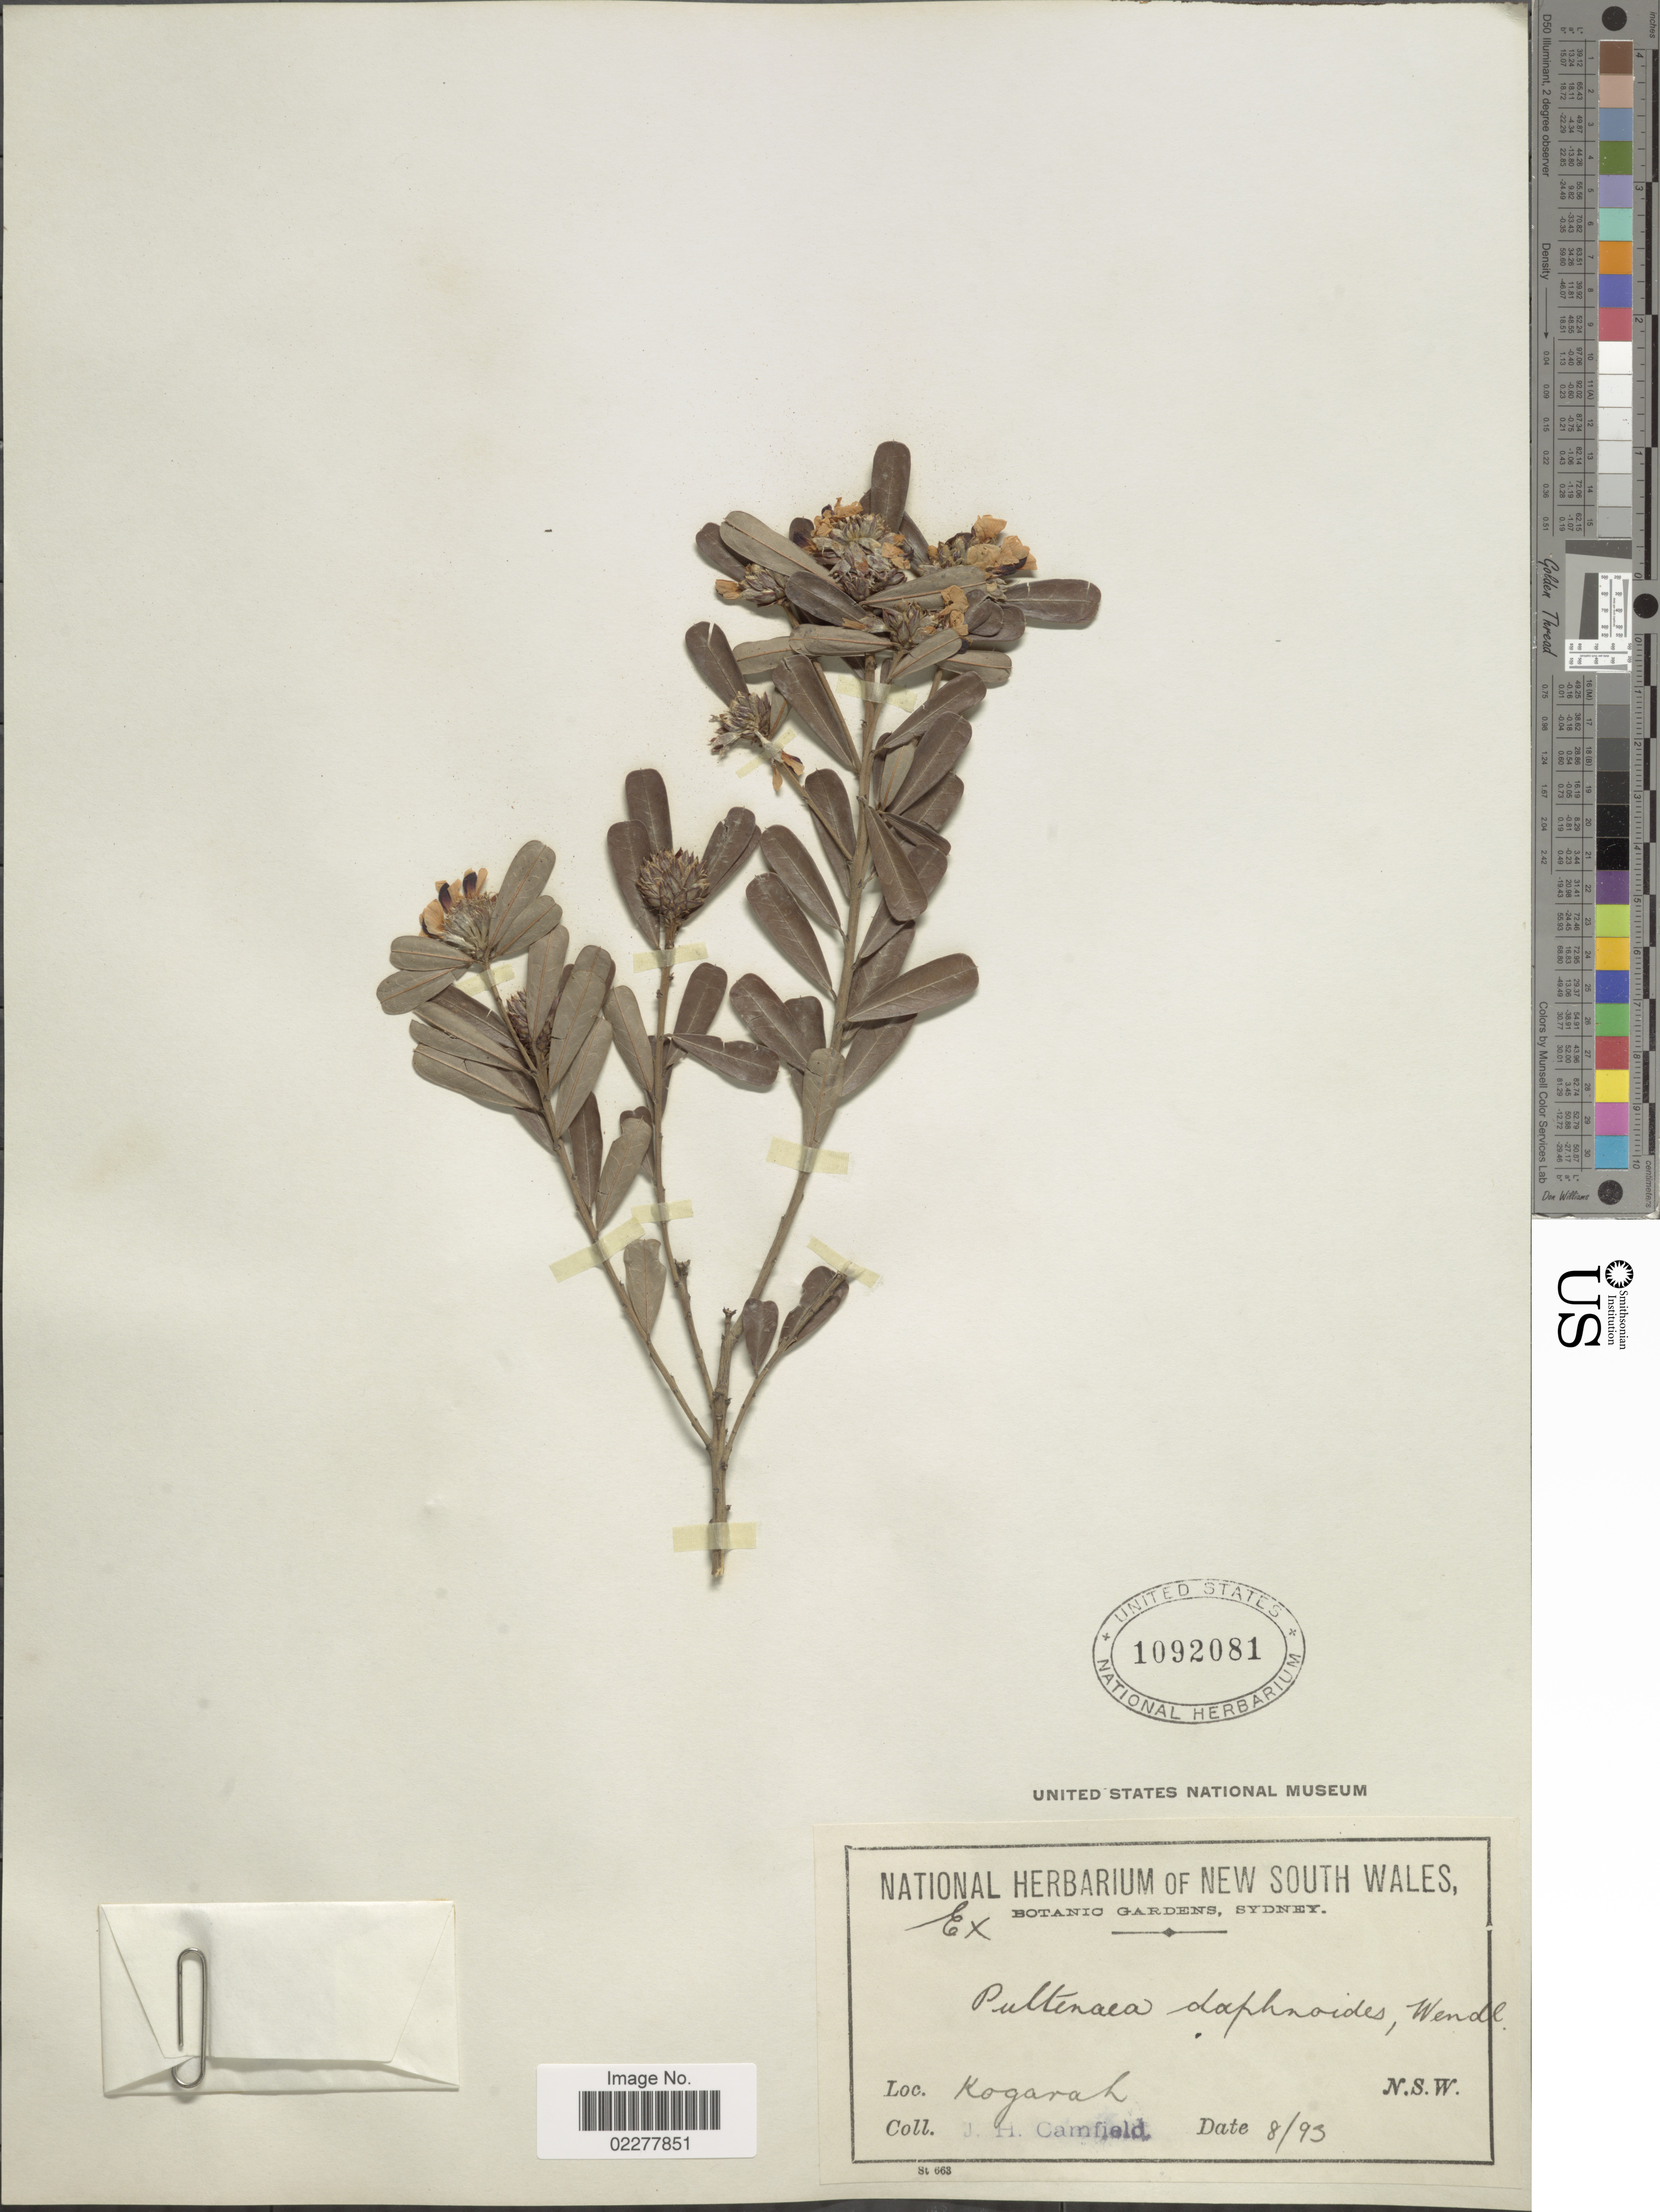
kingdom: Plantae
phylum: Tracheophyta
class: Magnoliopsida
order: Fabales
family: Fabaceae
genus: Pultenaea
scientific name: Pultenaea daphnoides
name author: J.C. Wendl.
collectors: J. Camfield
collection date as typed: Transcribed d/m/y: /8/93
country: Australia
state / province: New South Wales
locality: Kogarah. N.S.W.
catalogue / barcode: US 1092081